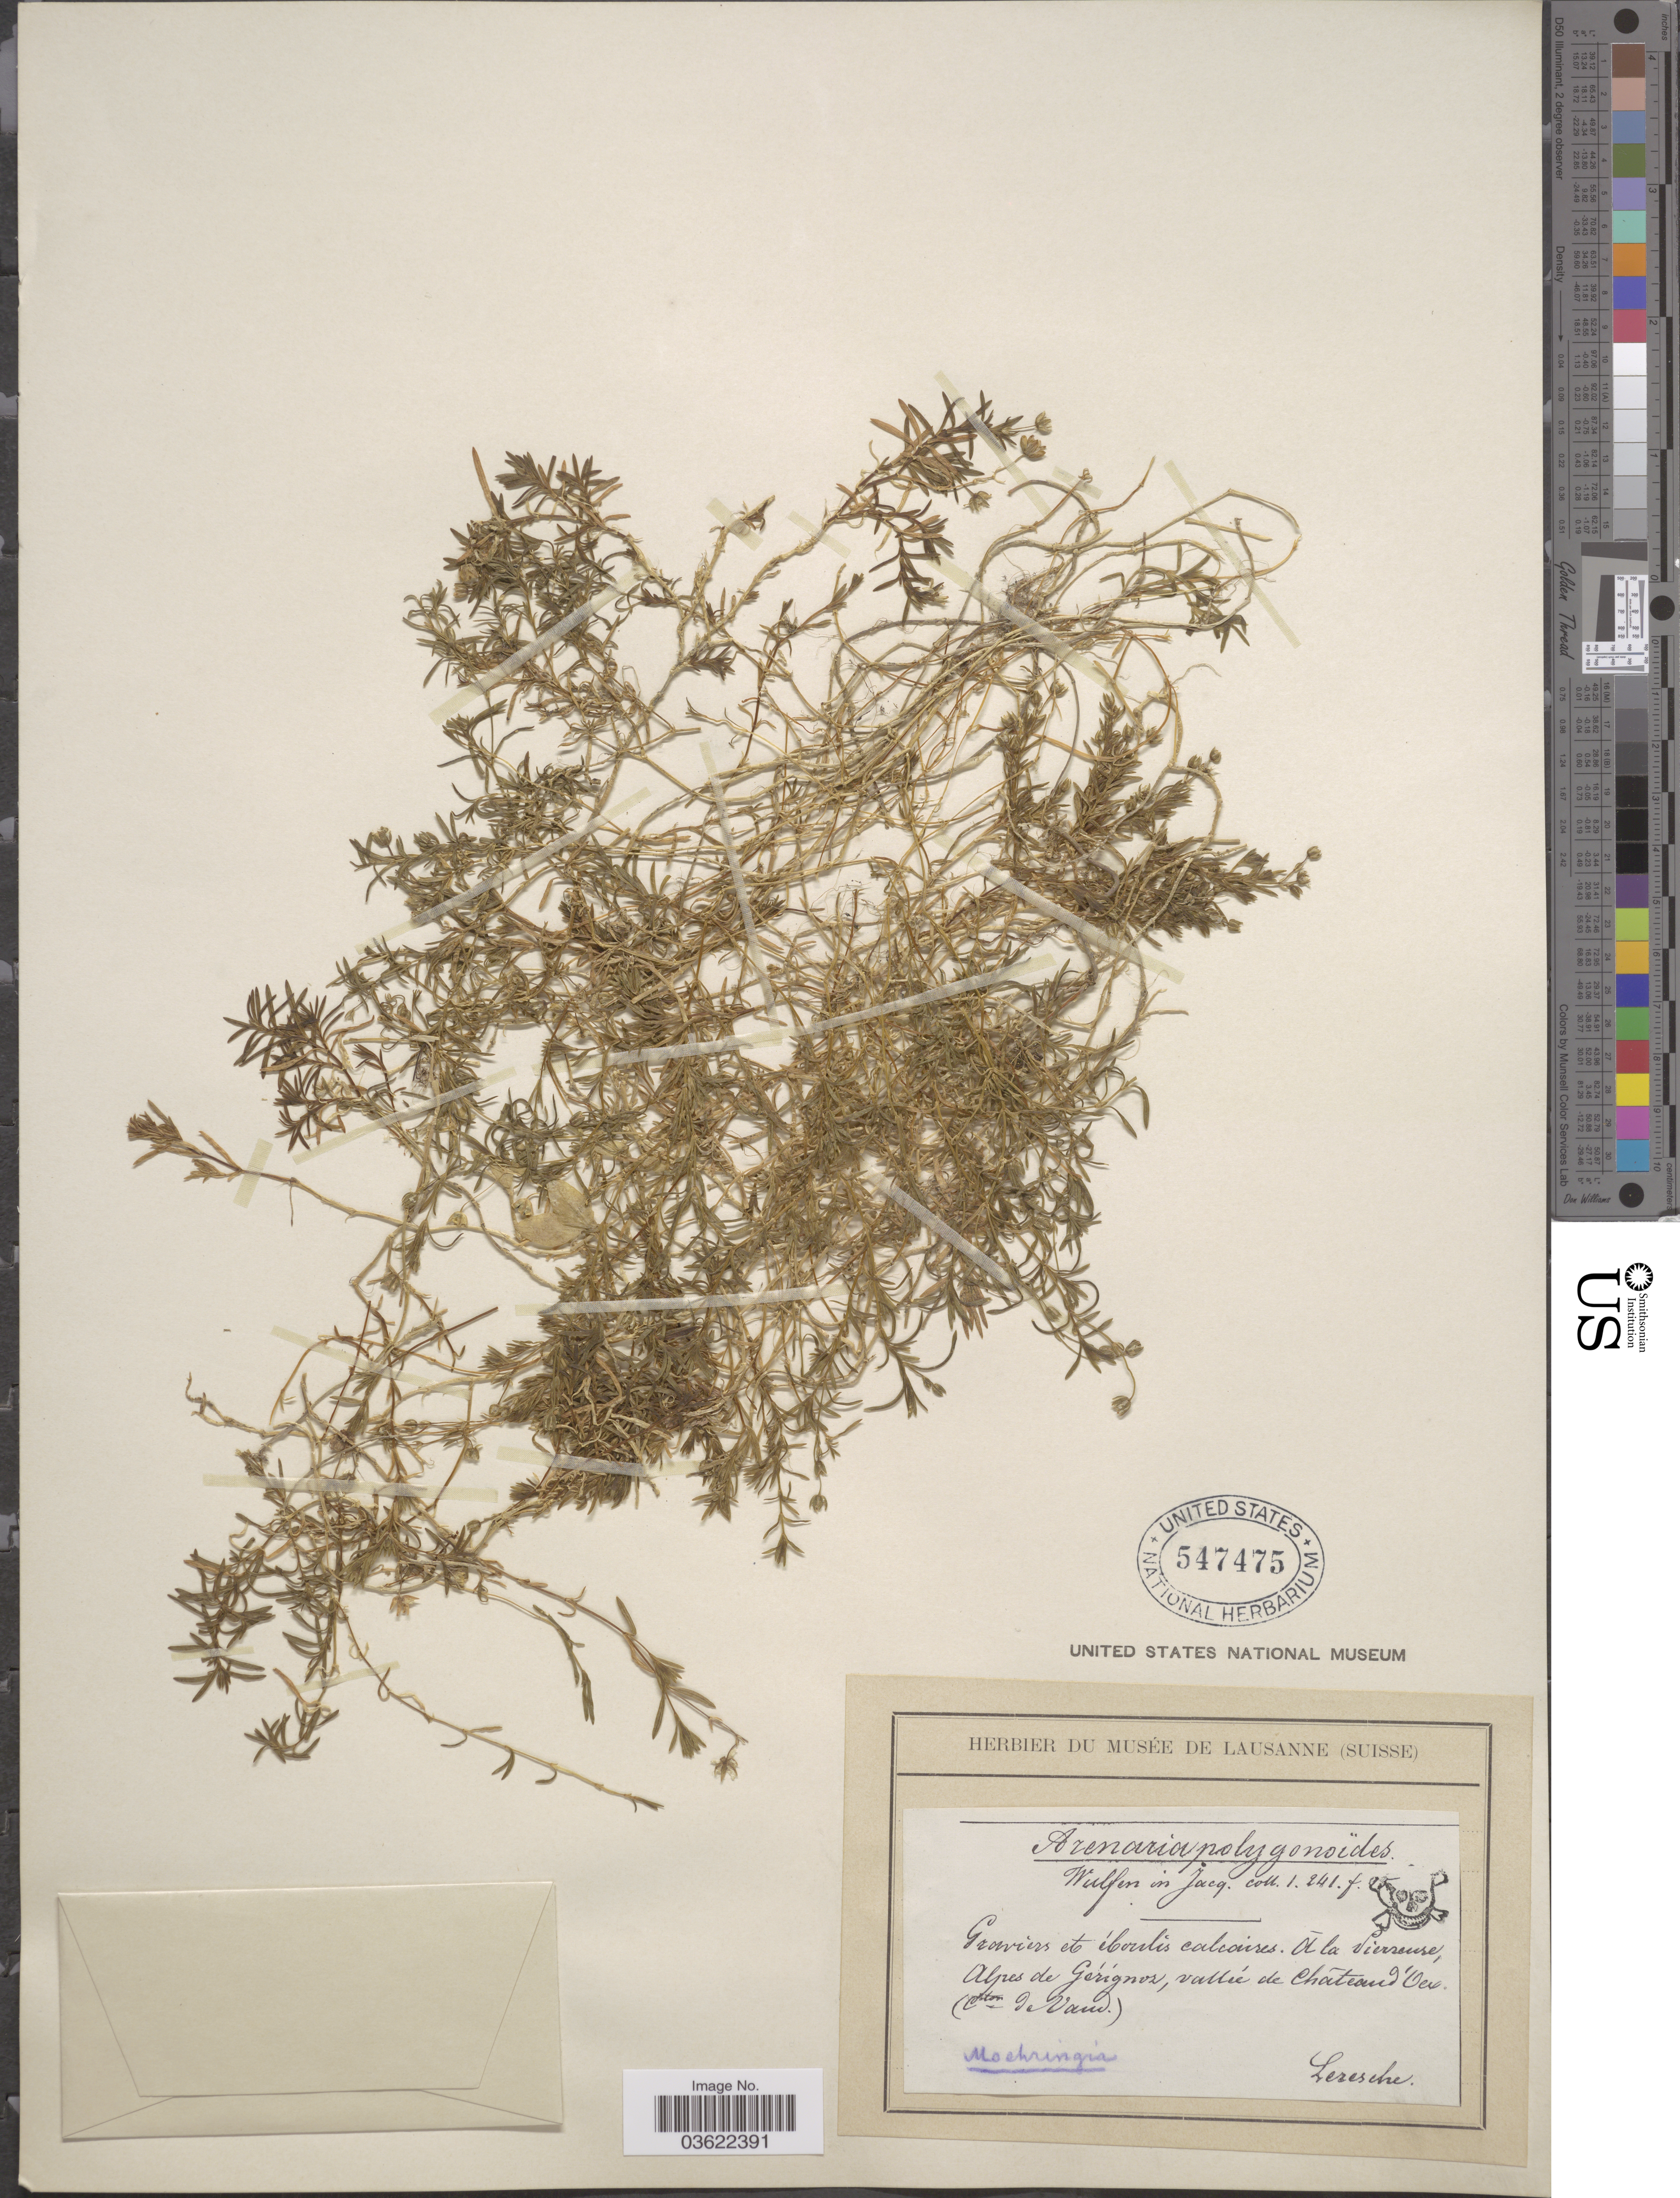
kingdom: Plantae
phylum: Tracheophyta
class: Magnoliopsida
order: Caryophyllales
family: Caryophyllaceae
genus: Arenaria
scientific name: Arenaria polygonoides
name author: Wulfen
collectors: Leresche, --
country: Switzerland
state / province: Vaud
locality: Á la Sierseuse, Alpes de Gérignoz, vallée de Chateau d'Oex. (Canton de Vaud).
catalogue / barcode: US 547475